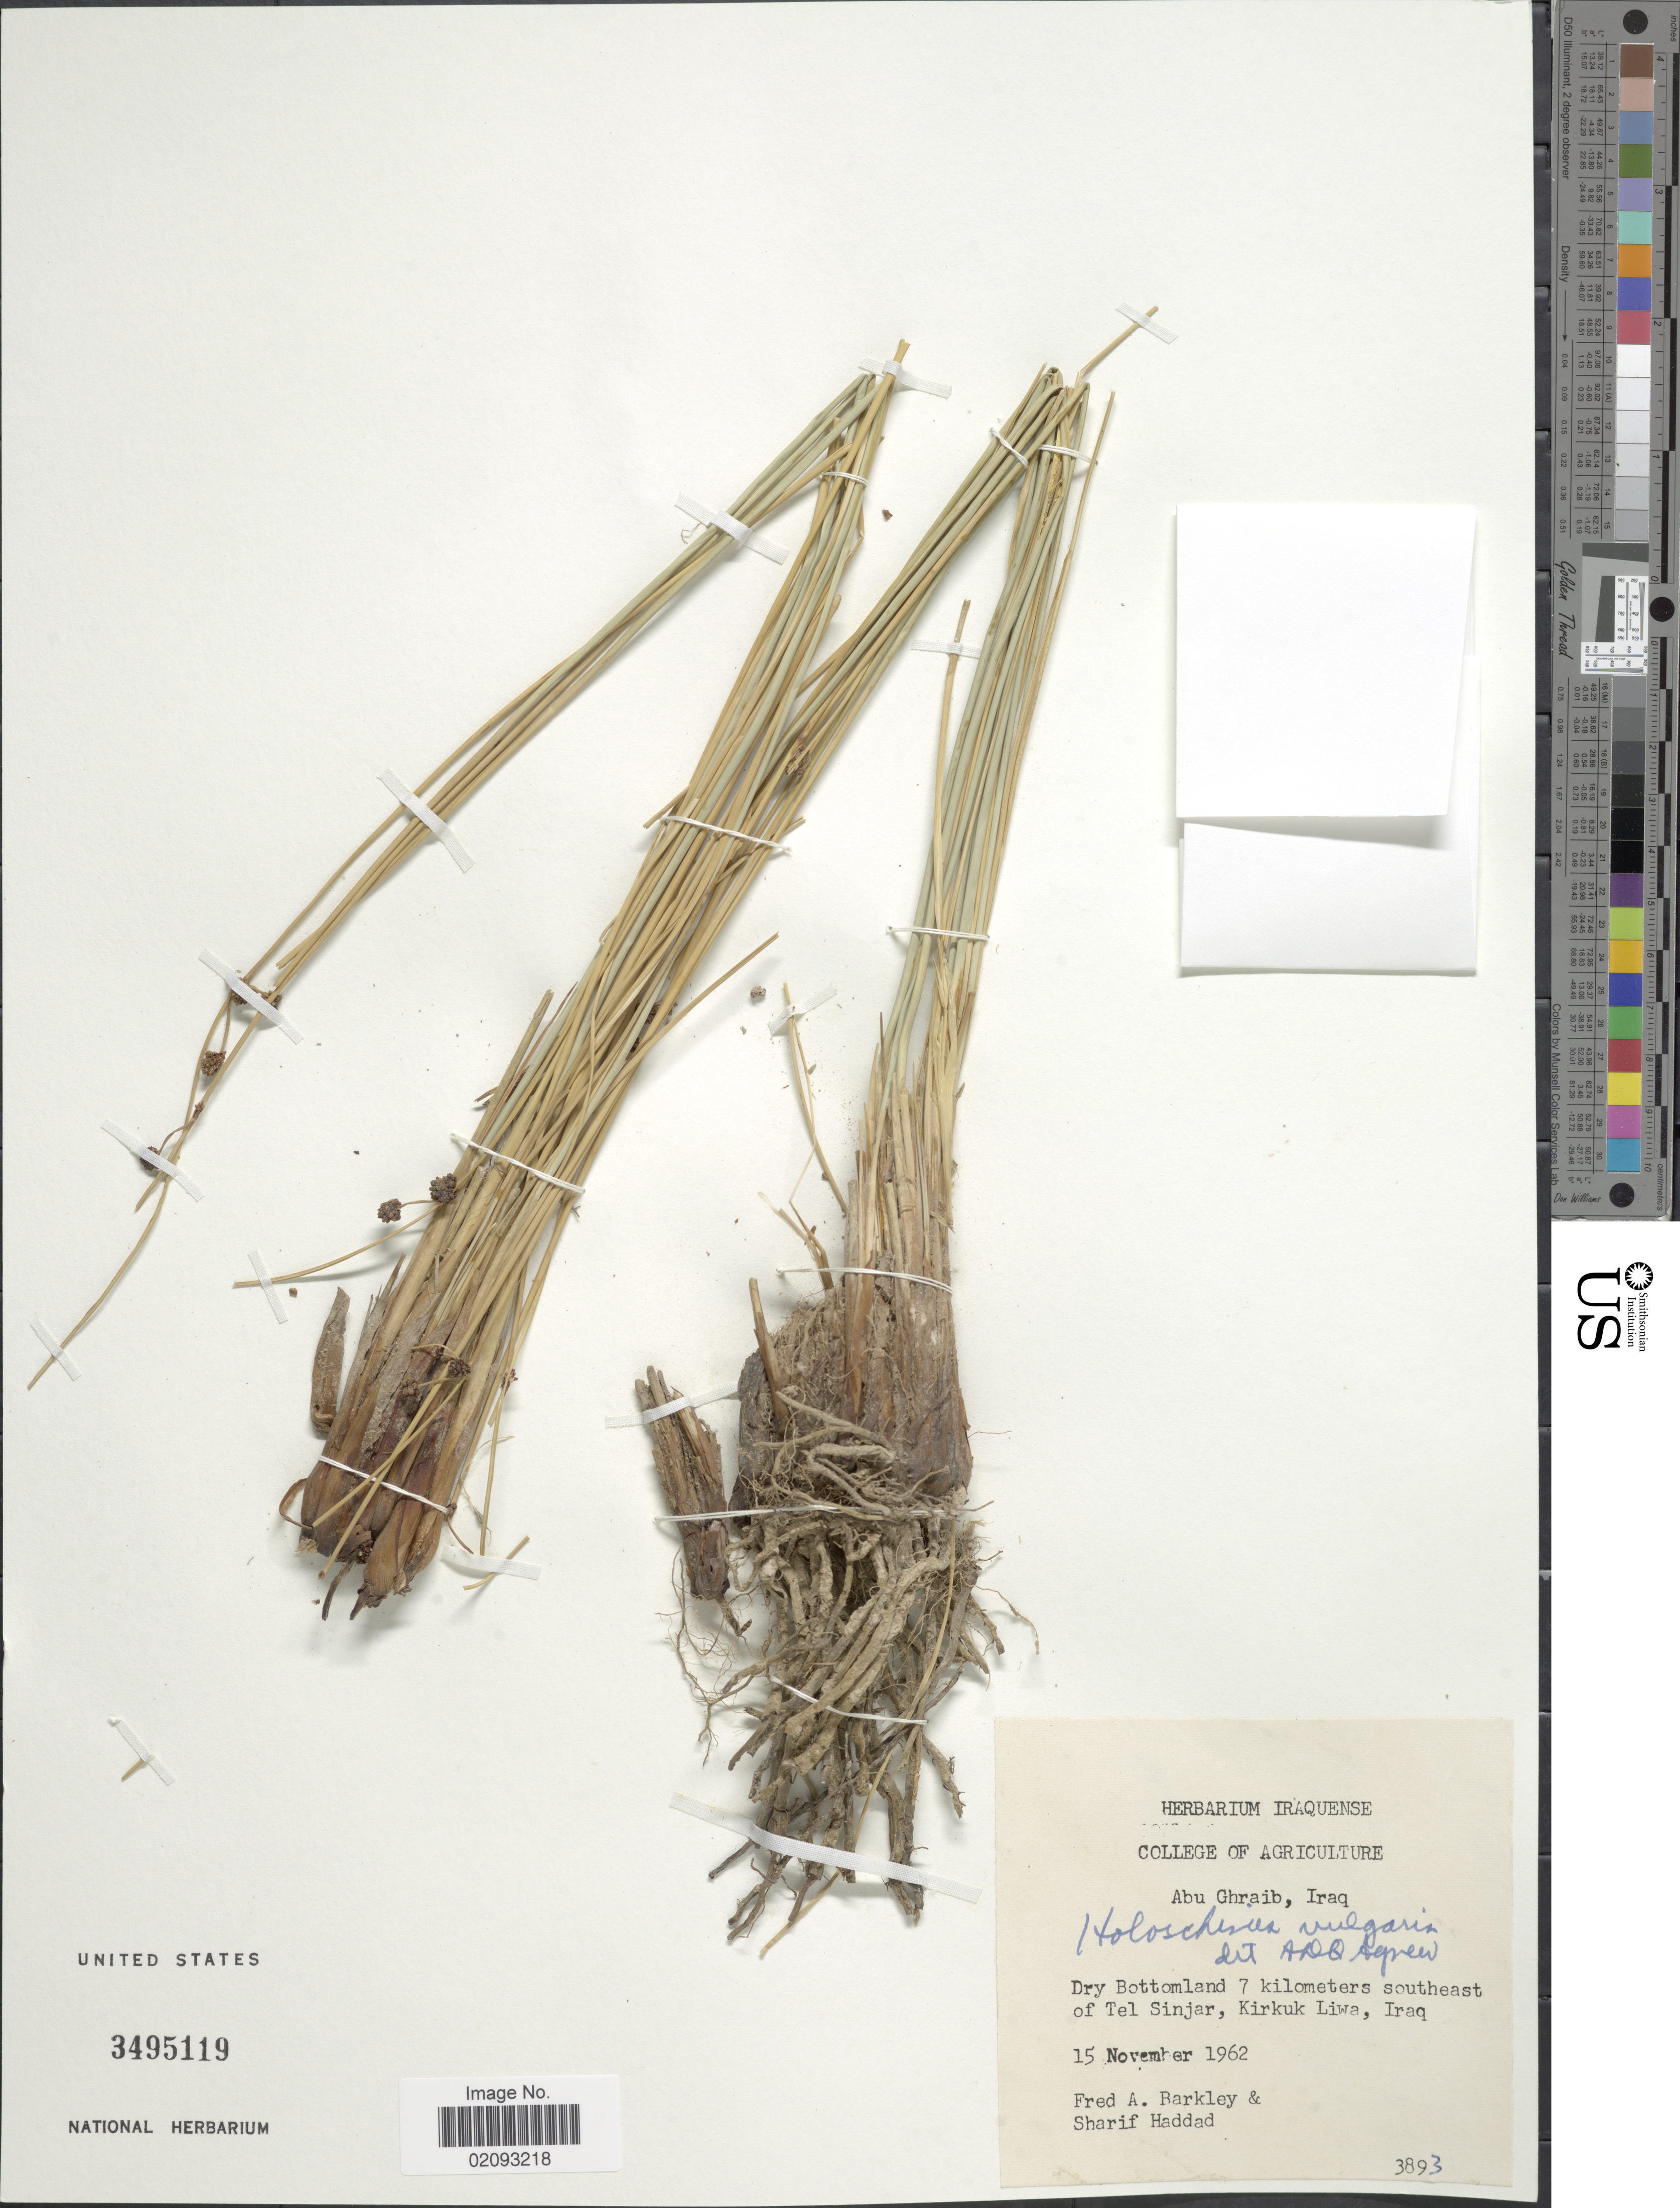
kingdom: Plantae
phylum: Tracheophyta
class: Liliopsida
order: Poales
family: Cyperaceae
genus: Scirpoides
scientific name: Scirpoides holoschoenus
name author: (L.) Soják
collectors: F. A. Barkley & S. Haddad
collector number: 3893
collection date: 1962-11-15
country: Iraq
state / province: Kirkūk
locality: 7 kilometers southeast of Tel Sinjar, Kirkuk Liwa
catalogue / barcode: US 3495119